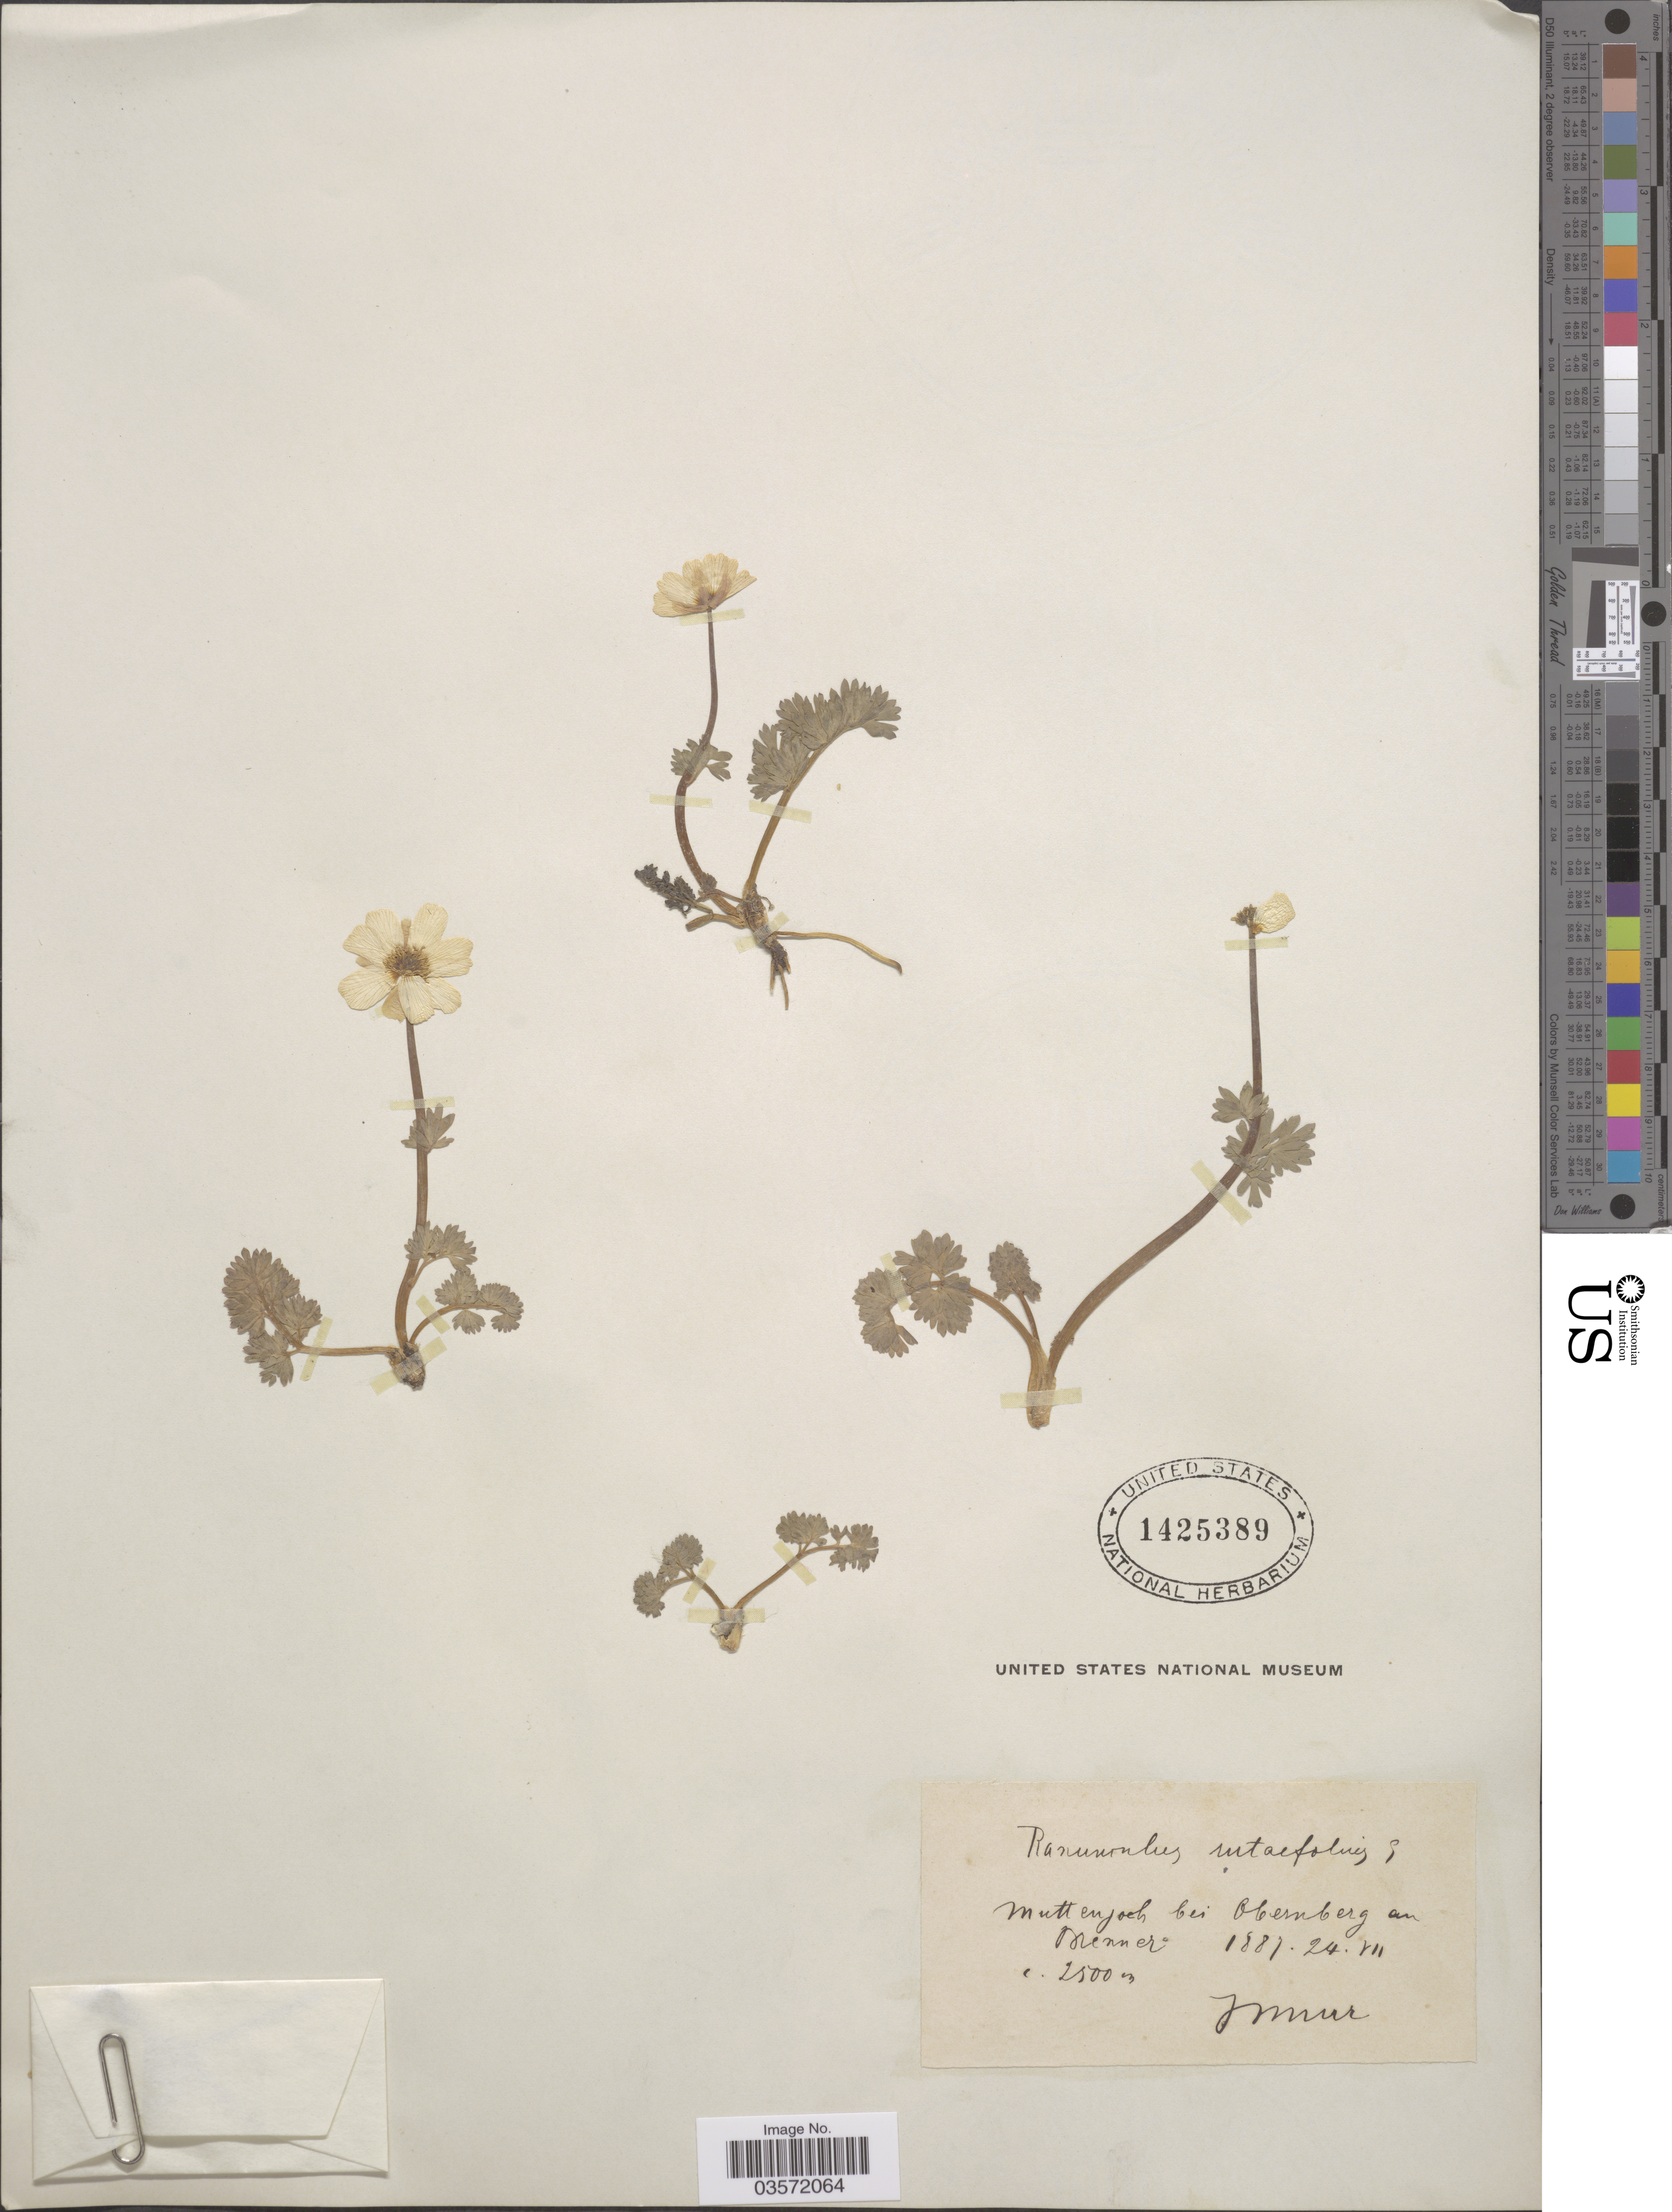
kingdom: Plantae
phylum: Tracheophyta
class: Magnoliopsida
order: Ranunculales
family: Ranunculaceae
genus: Ranunculus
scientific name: Ranunculus rutifolius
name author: L.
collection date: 1887-07-24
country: Austria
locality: Muttenjoch bei Obernberg an Menner. [interpreted]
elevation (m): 2500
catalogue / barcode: US 1425389